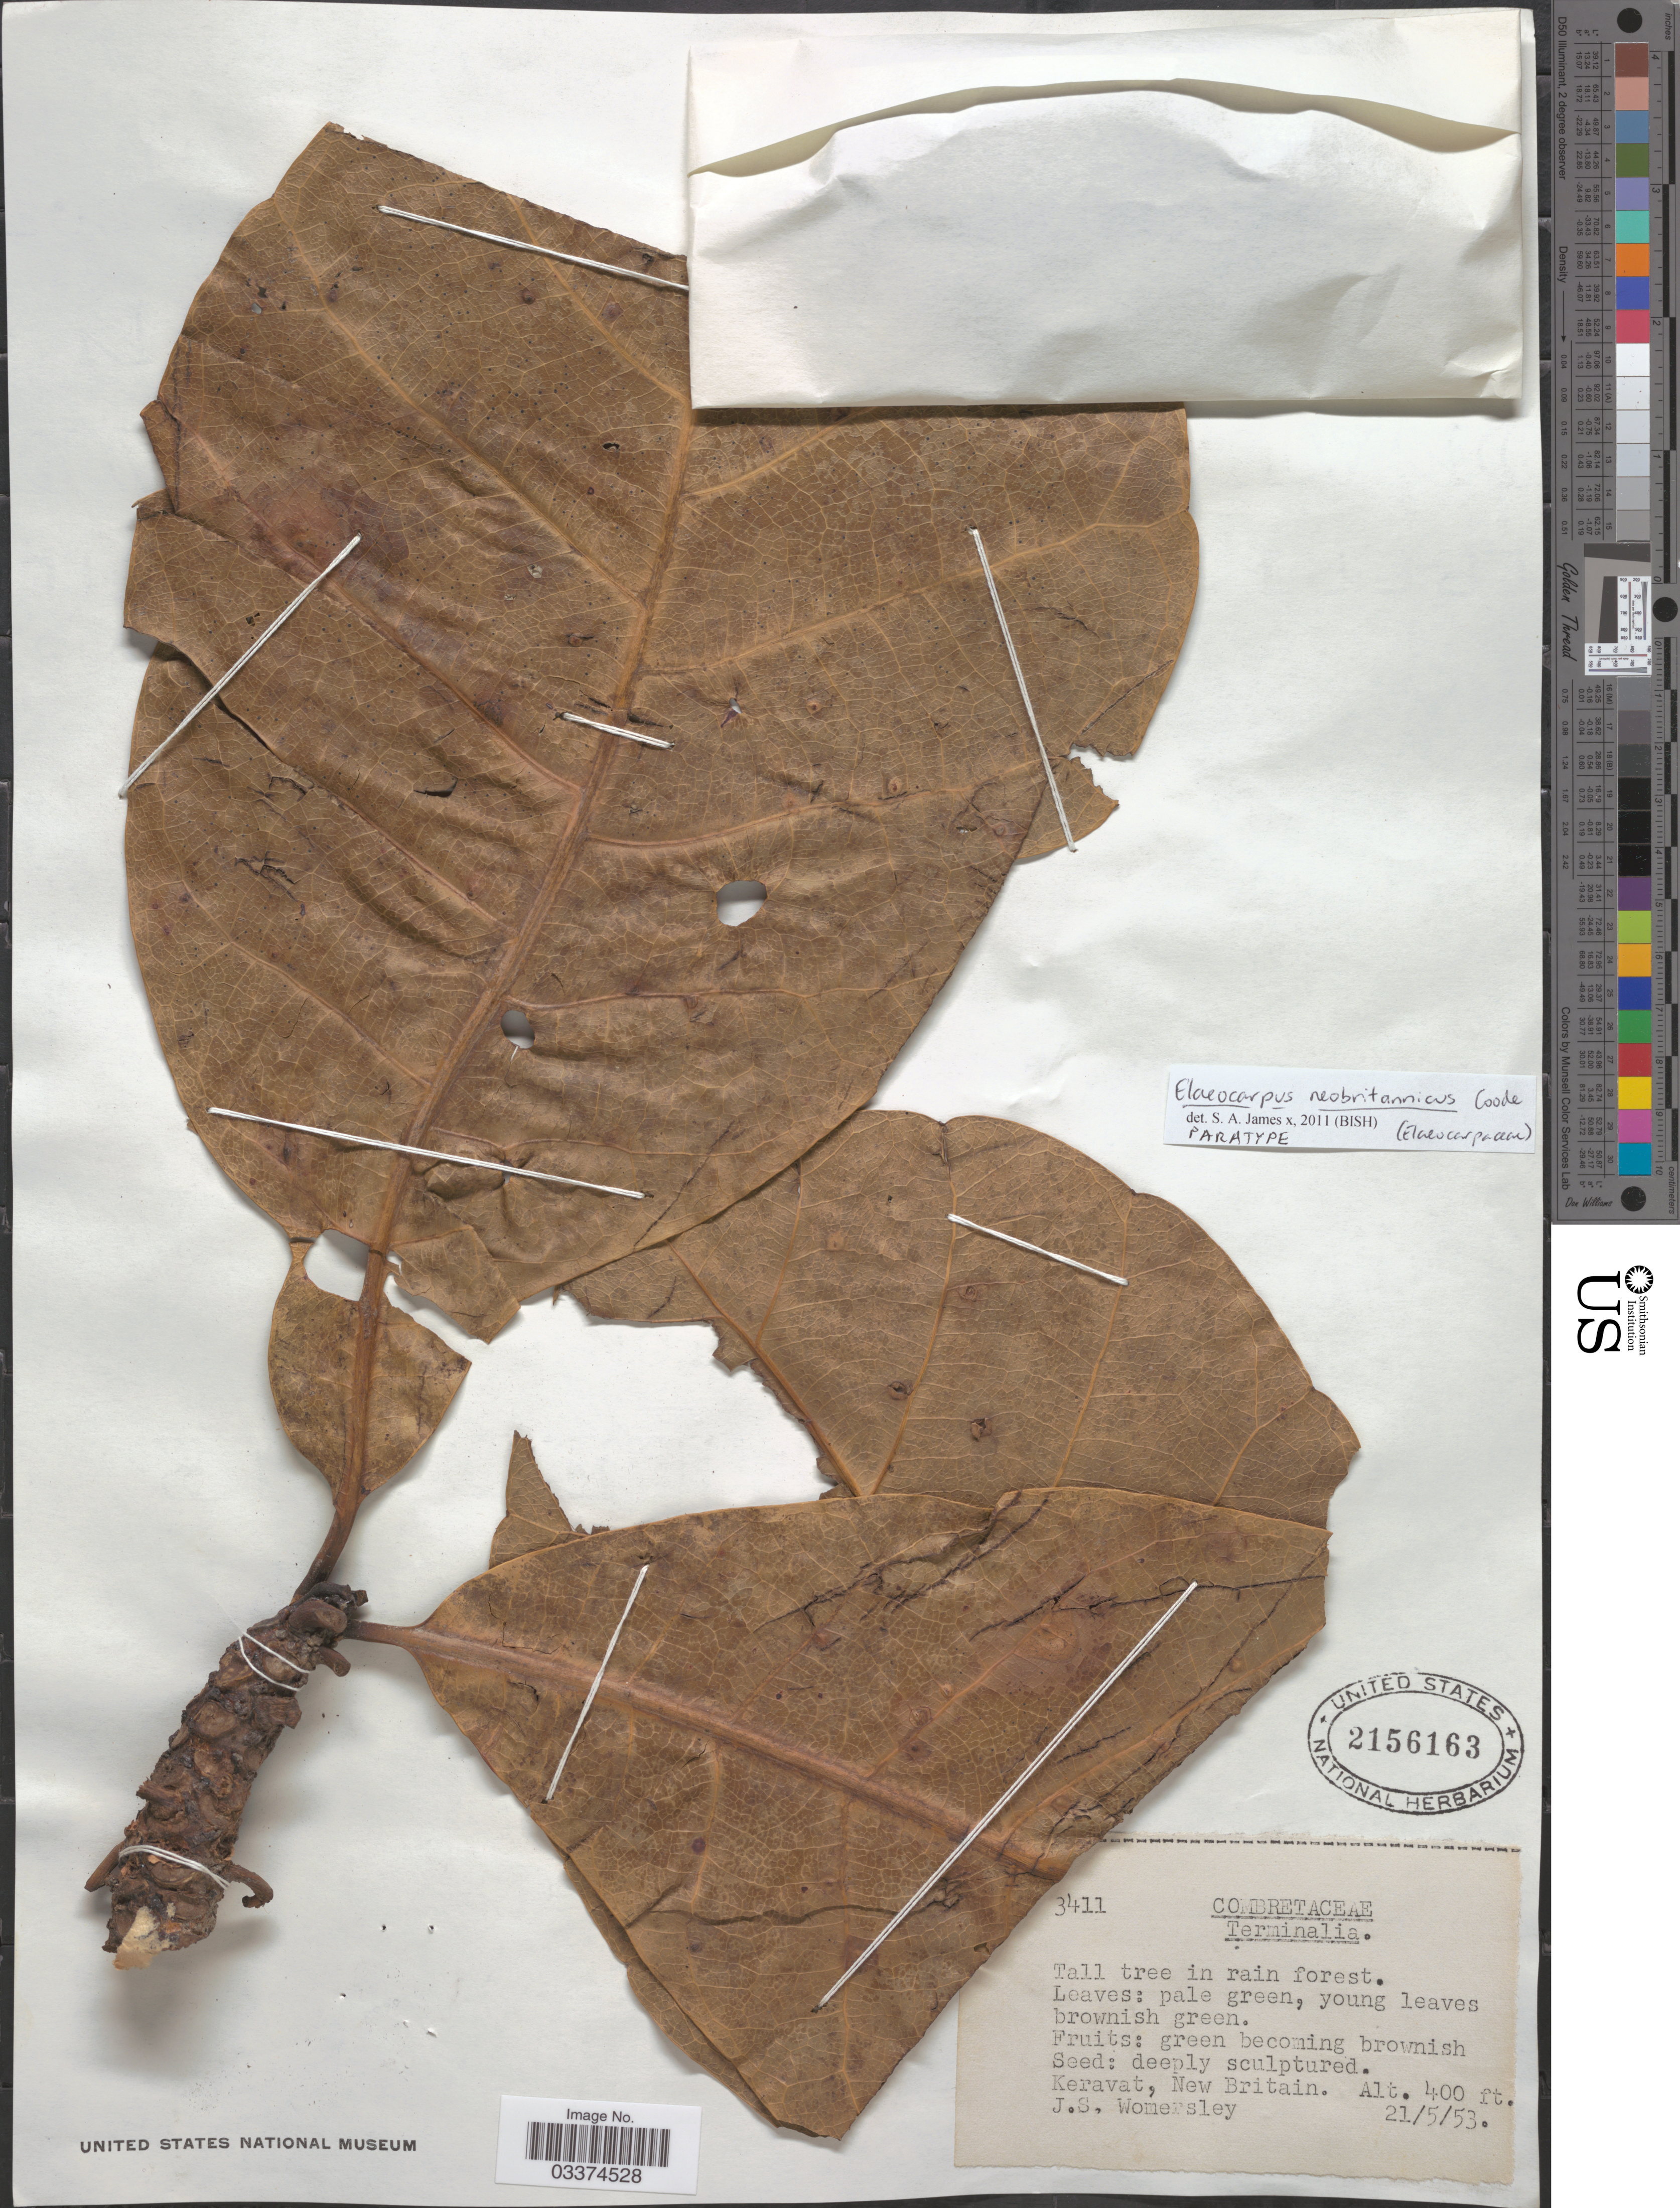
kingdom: Plantae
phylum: Tracheophyta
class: Magnoliopsida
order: Oxalidales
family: Elaeocarpaceae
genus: Elaeocarpus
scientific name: Elaeocarpus neobritannicus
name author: Coode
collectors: J. S. Womersley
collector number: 3411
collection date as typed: Transcribed d/m/y: 21/5/53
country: Papua New Guinea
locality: Keravat, New Britain.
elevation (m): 122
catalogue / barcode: US 2156163